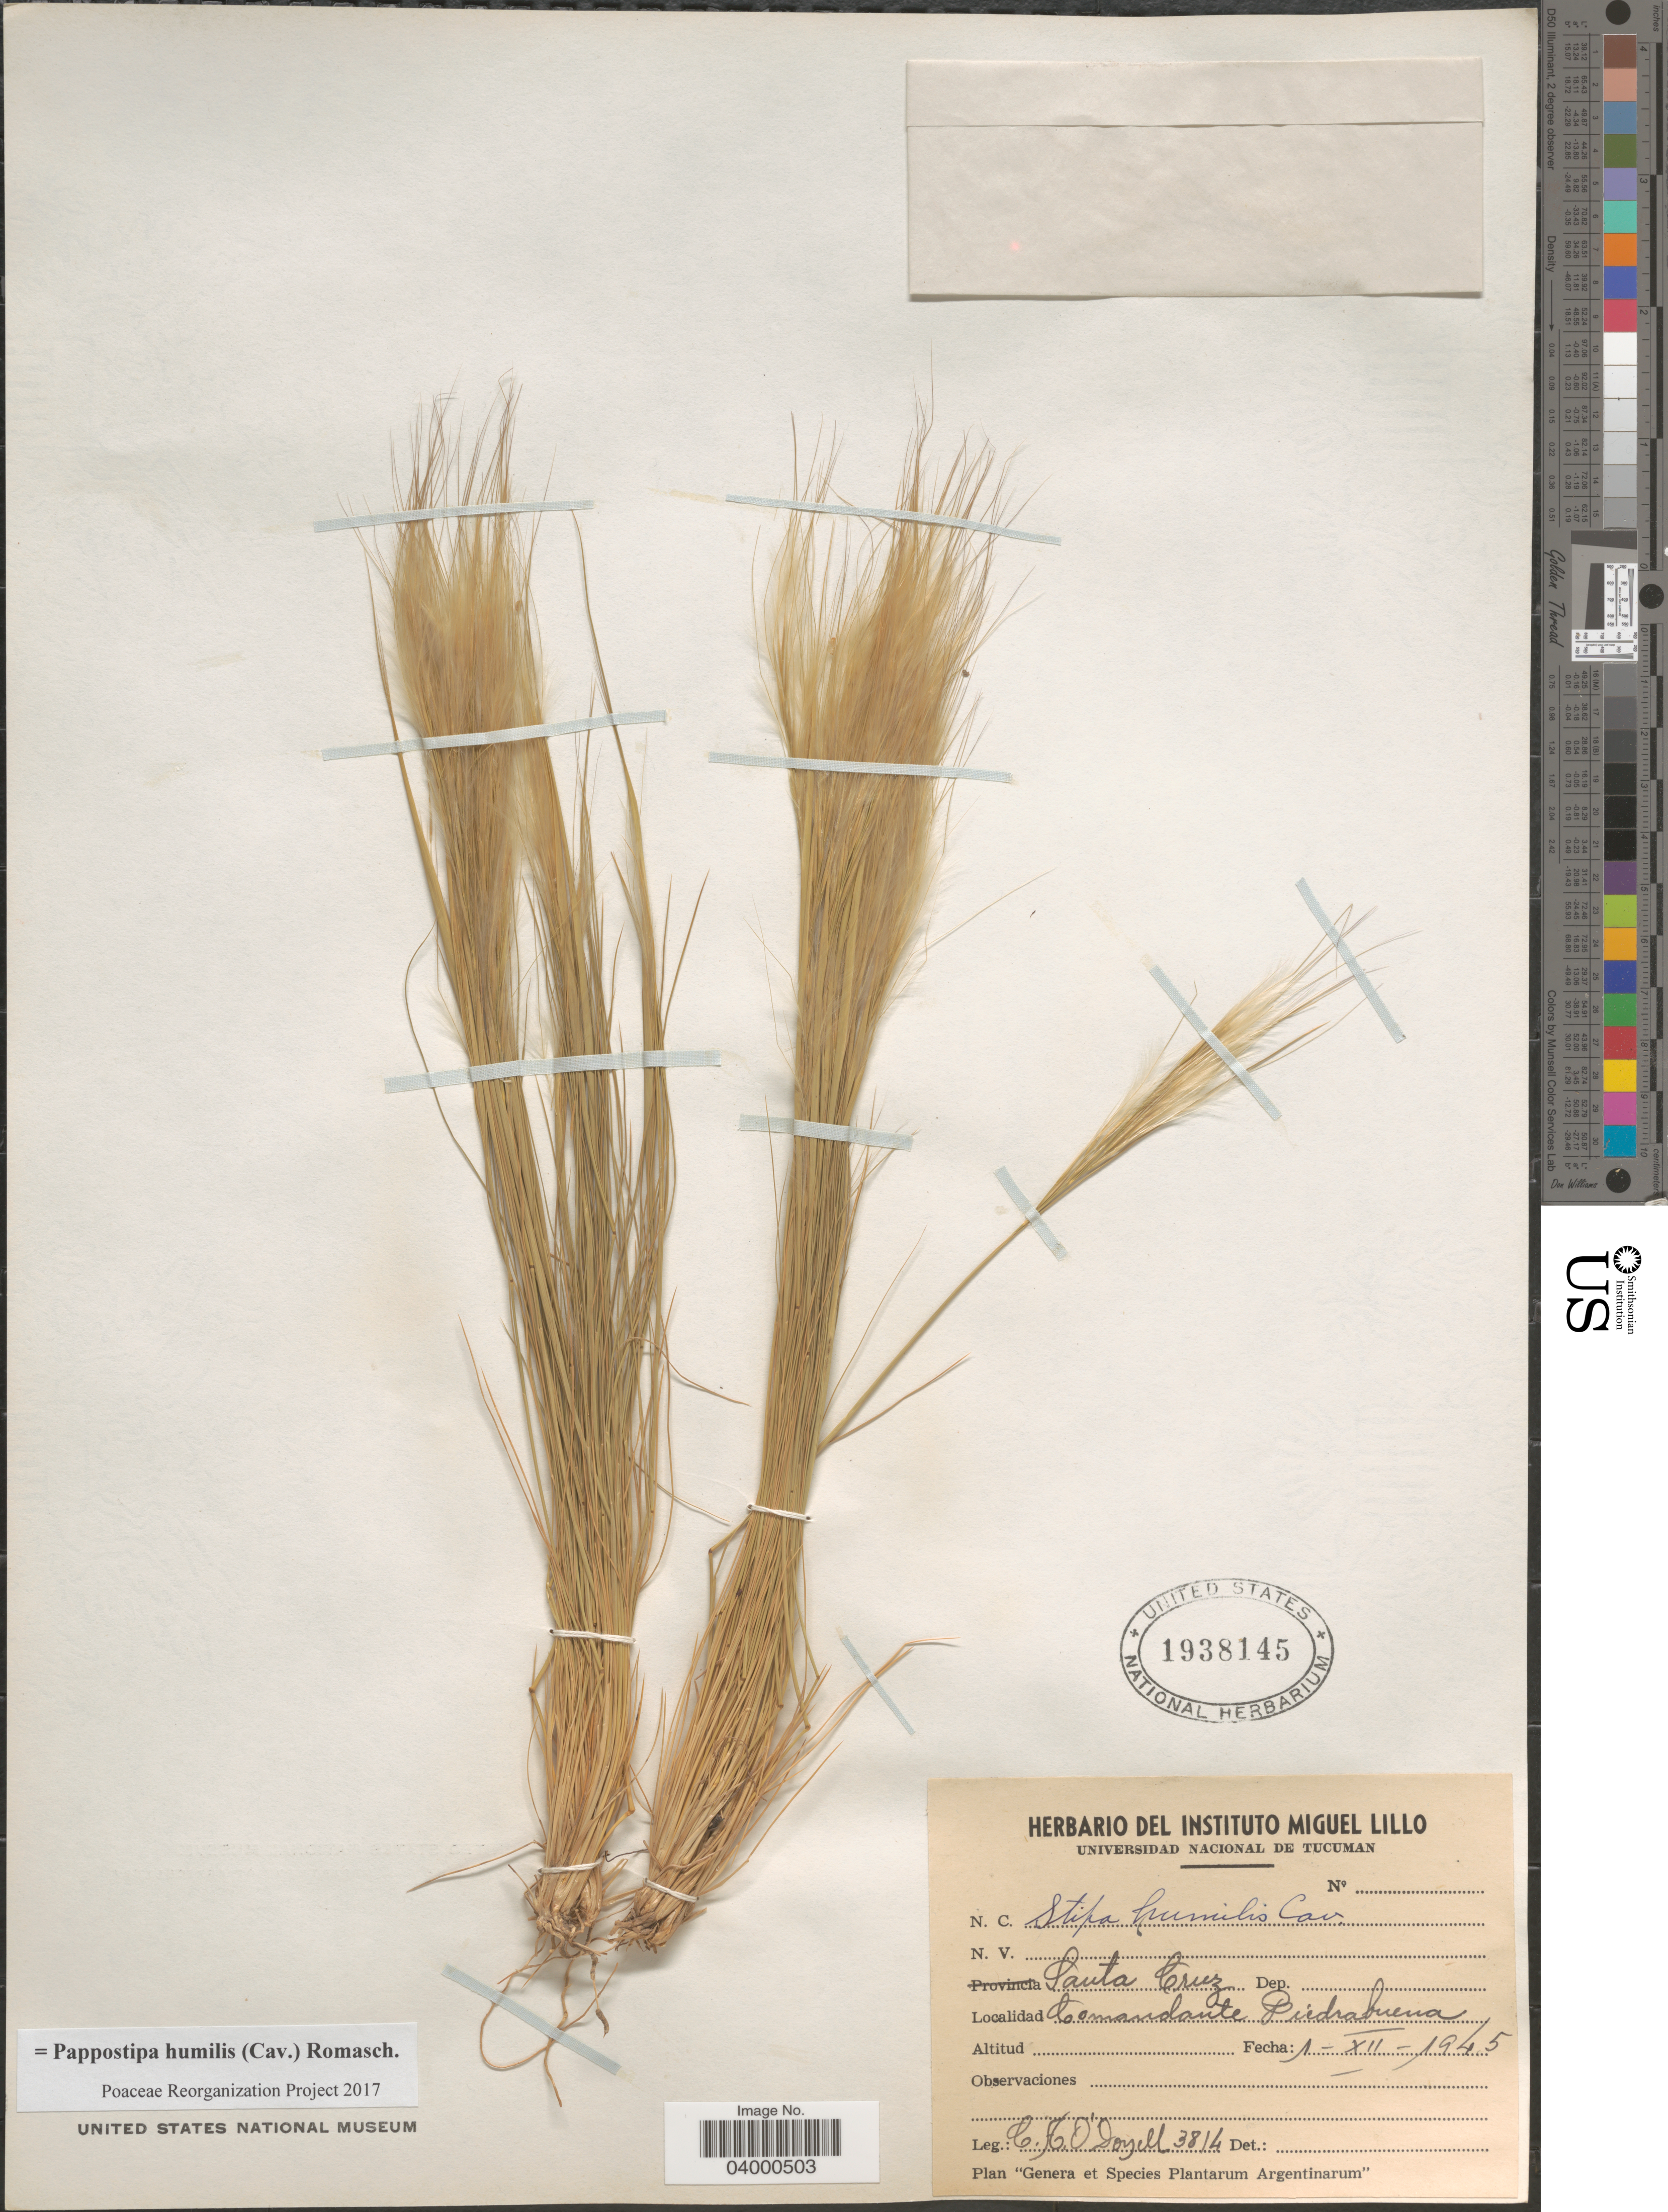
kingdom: Plantae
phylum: Tracheophyta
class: Liliopsida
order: Poales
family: Poaceae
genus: Pappostipa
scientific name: Pappostipa humilis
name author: (Cav.) Romasch.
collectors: C. A. O'Donell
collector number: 3814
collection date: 1945-12-01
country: Argentina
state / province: Santa Cruz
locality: Comandante Piedrabuena.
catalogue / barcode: US 1938145